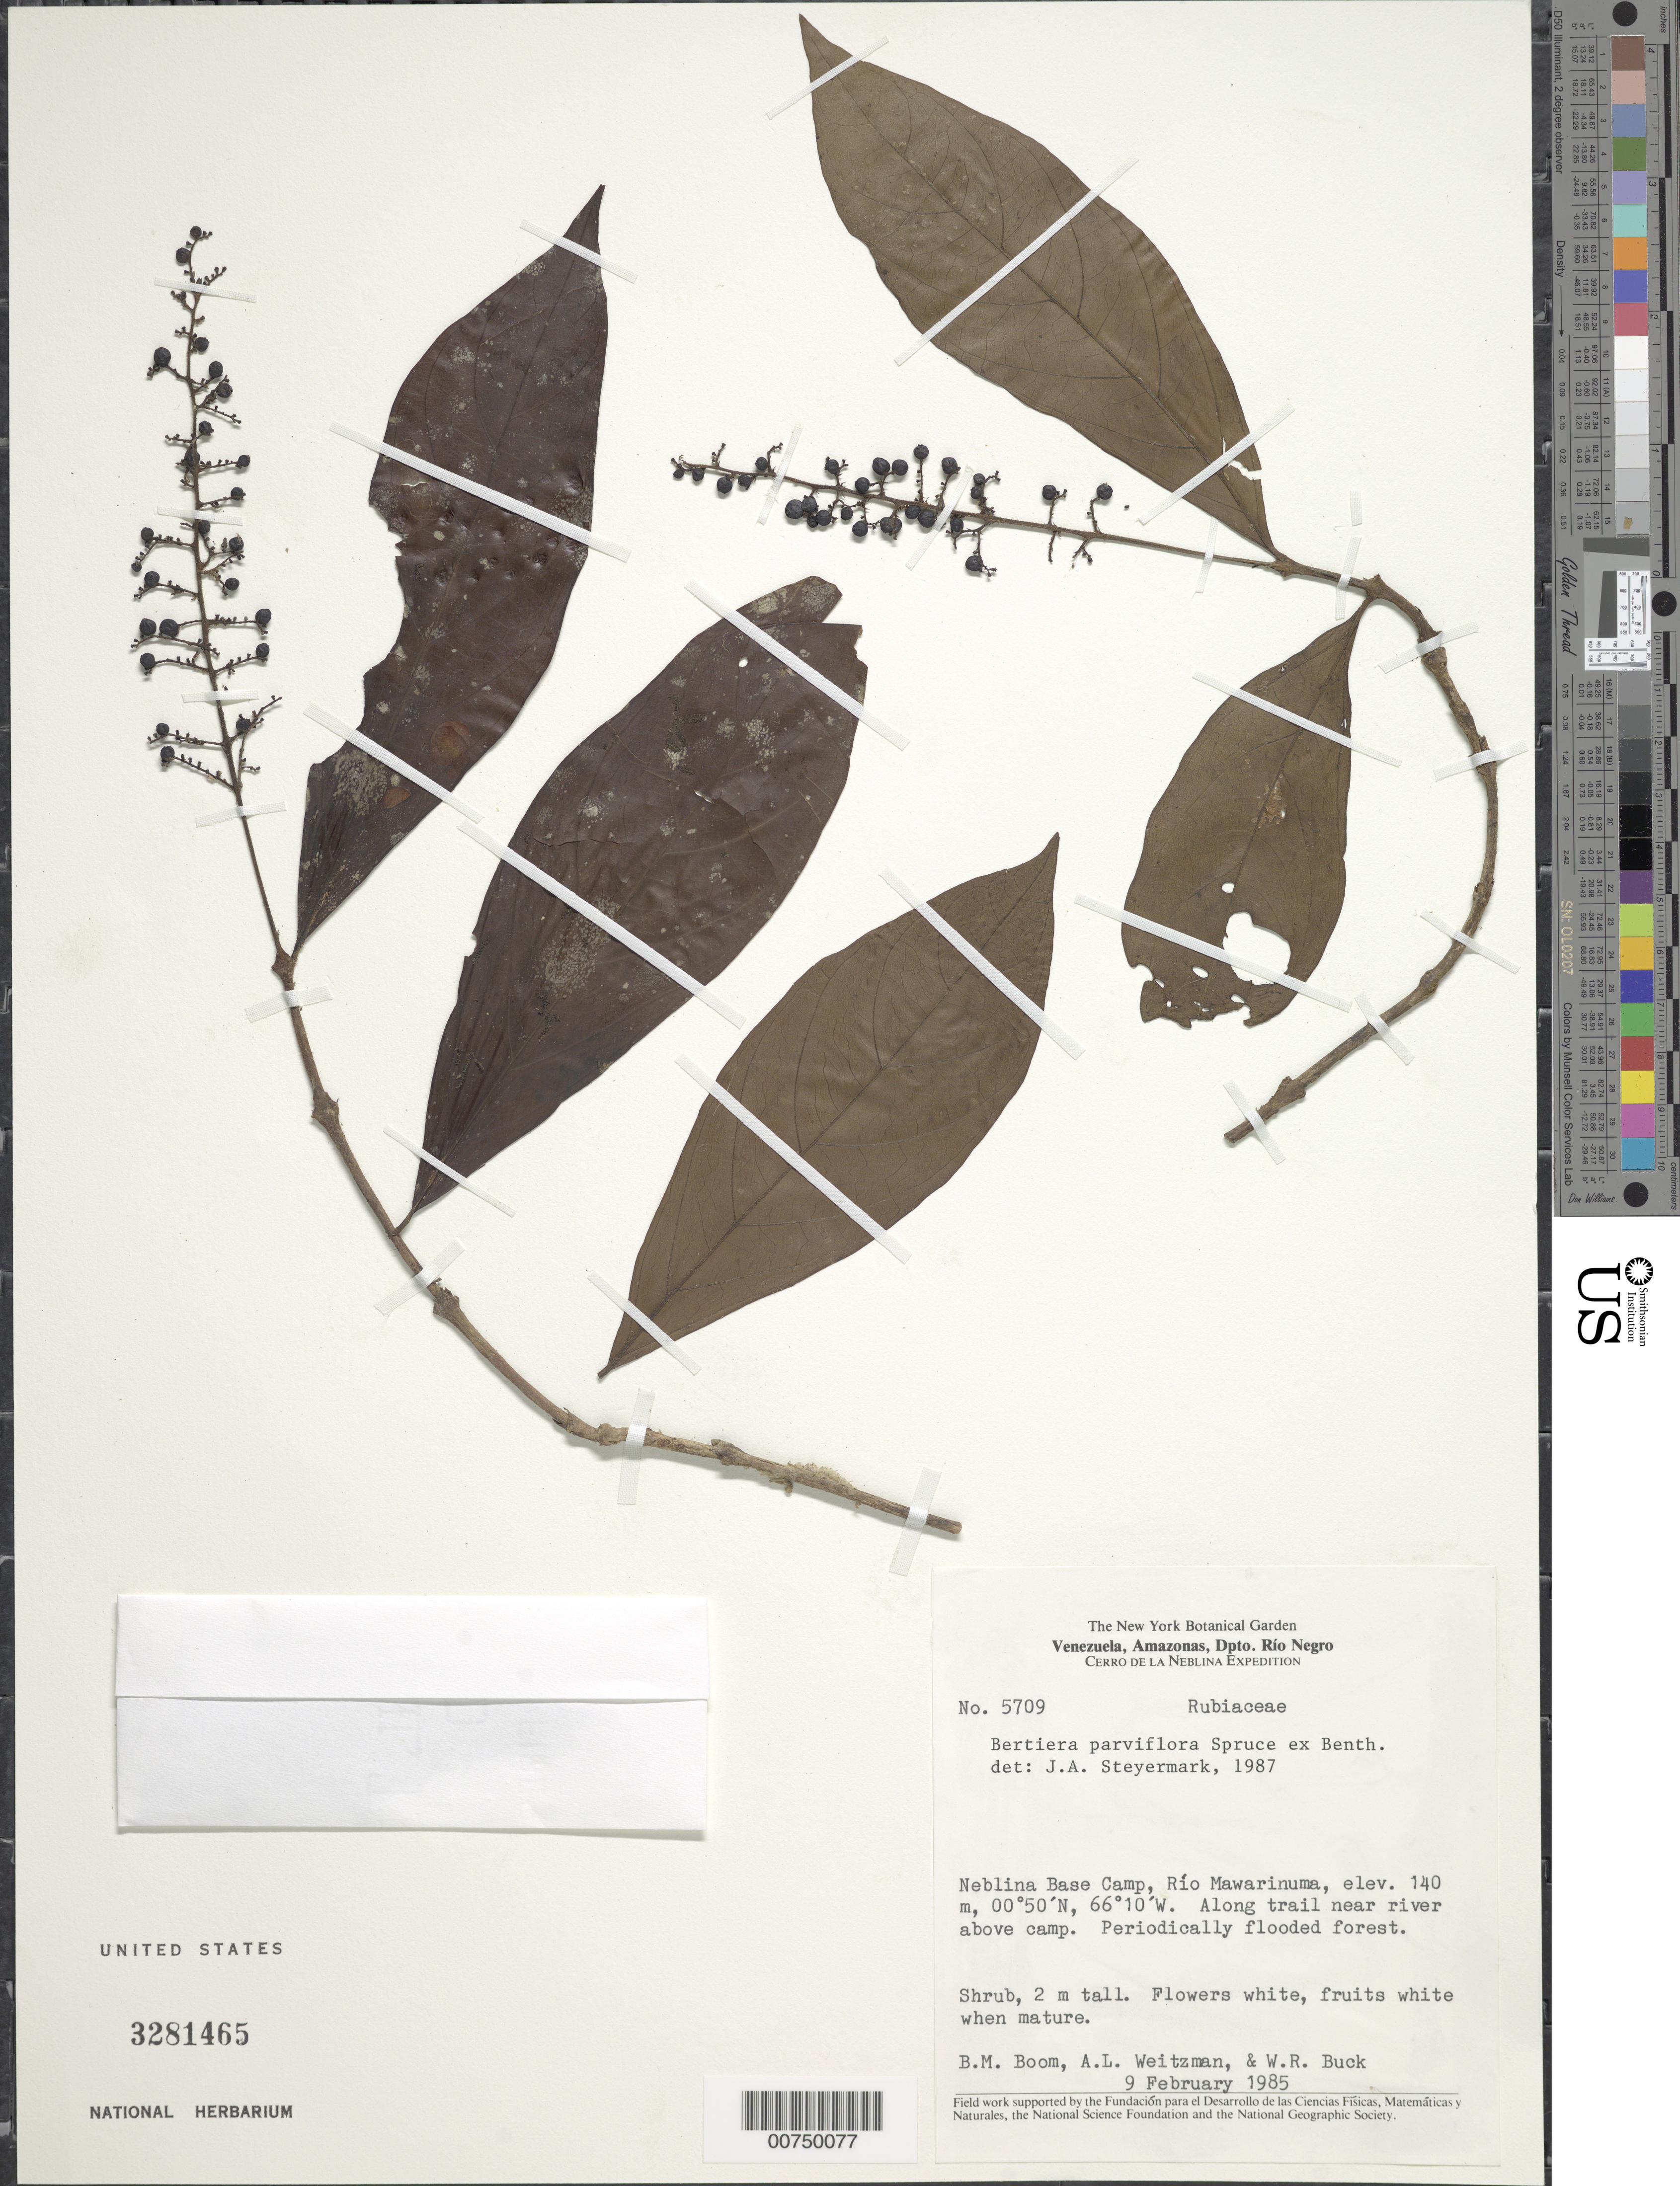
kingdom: Plantae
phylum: Tracheophyta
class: Magnoliopsida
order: Gentianales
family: Rubiaceae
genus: Bertiera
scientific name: Bertiera parviflora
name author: Spruce ex K. Schum.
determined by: Steyermark, Julian A., (VEN)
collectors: B. M. Boom, A. L. Weitzman & W. R. Buck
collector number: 5709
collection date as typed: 9-Feb-85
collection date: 1985-02-09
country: Venezuela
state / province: Amazonas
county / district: Río Negro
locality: Cerro de la Neblina Base Camp, Río Mawarinuma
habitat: Along trail near river above camp, periodically flooded forest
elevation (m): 140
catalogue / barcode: US 3281465